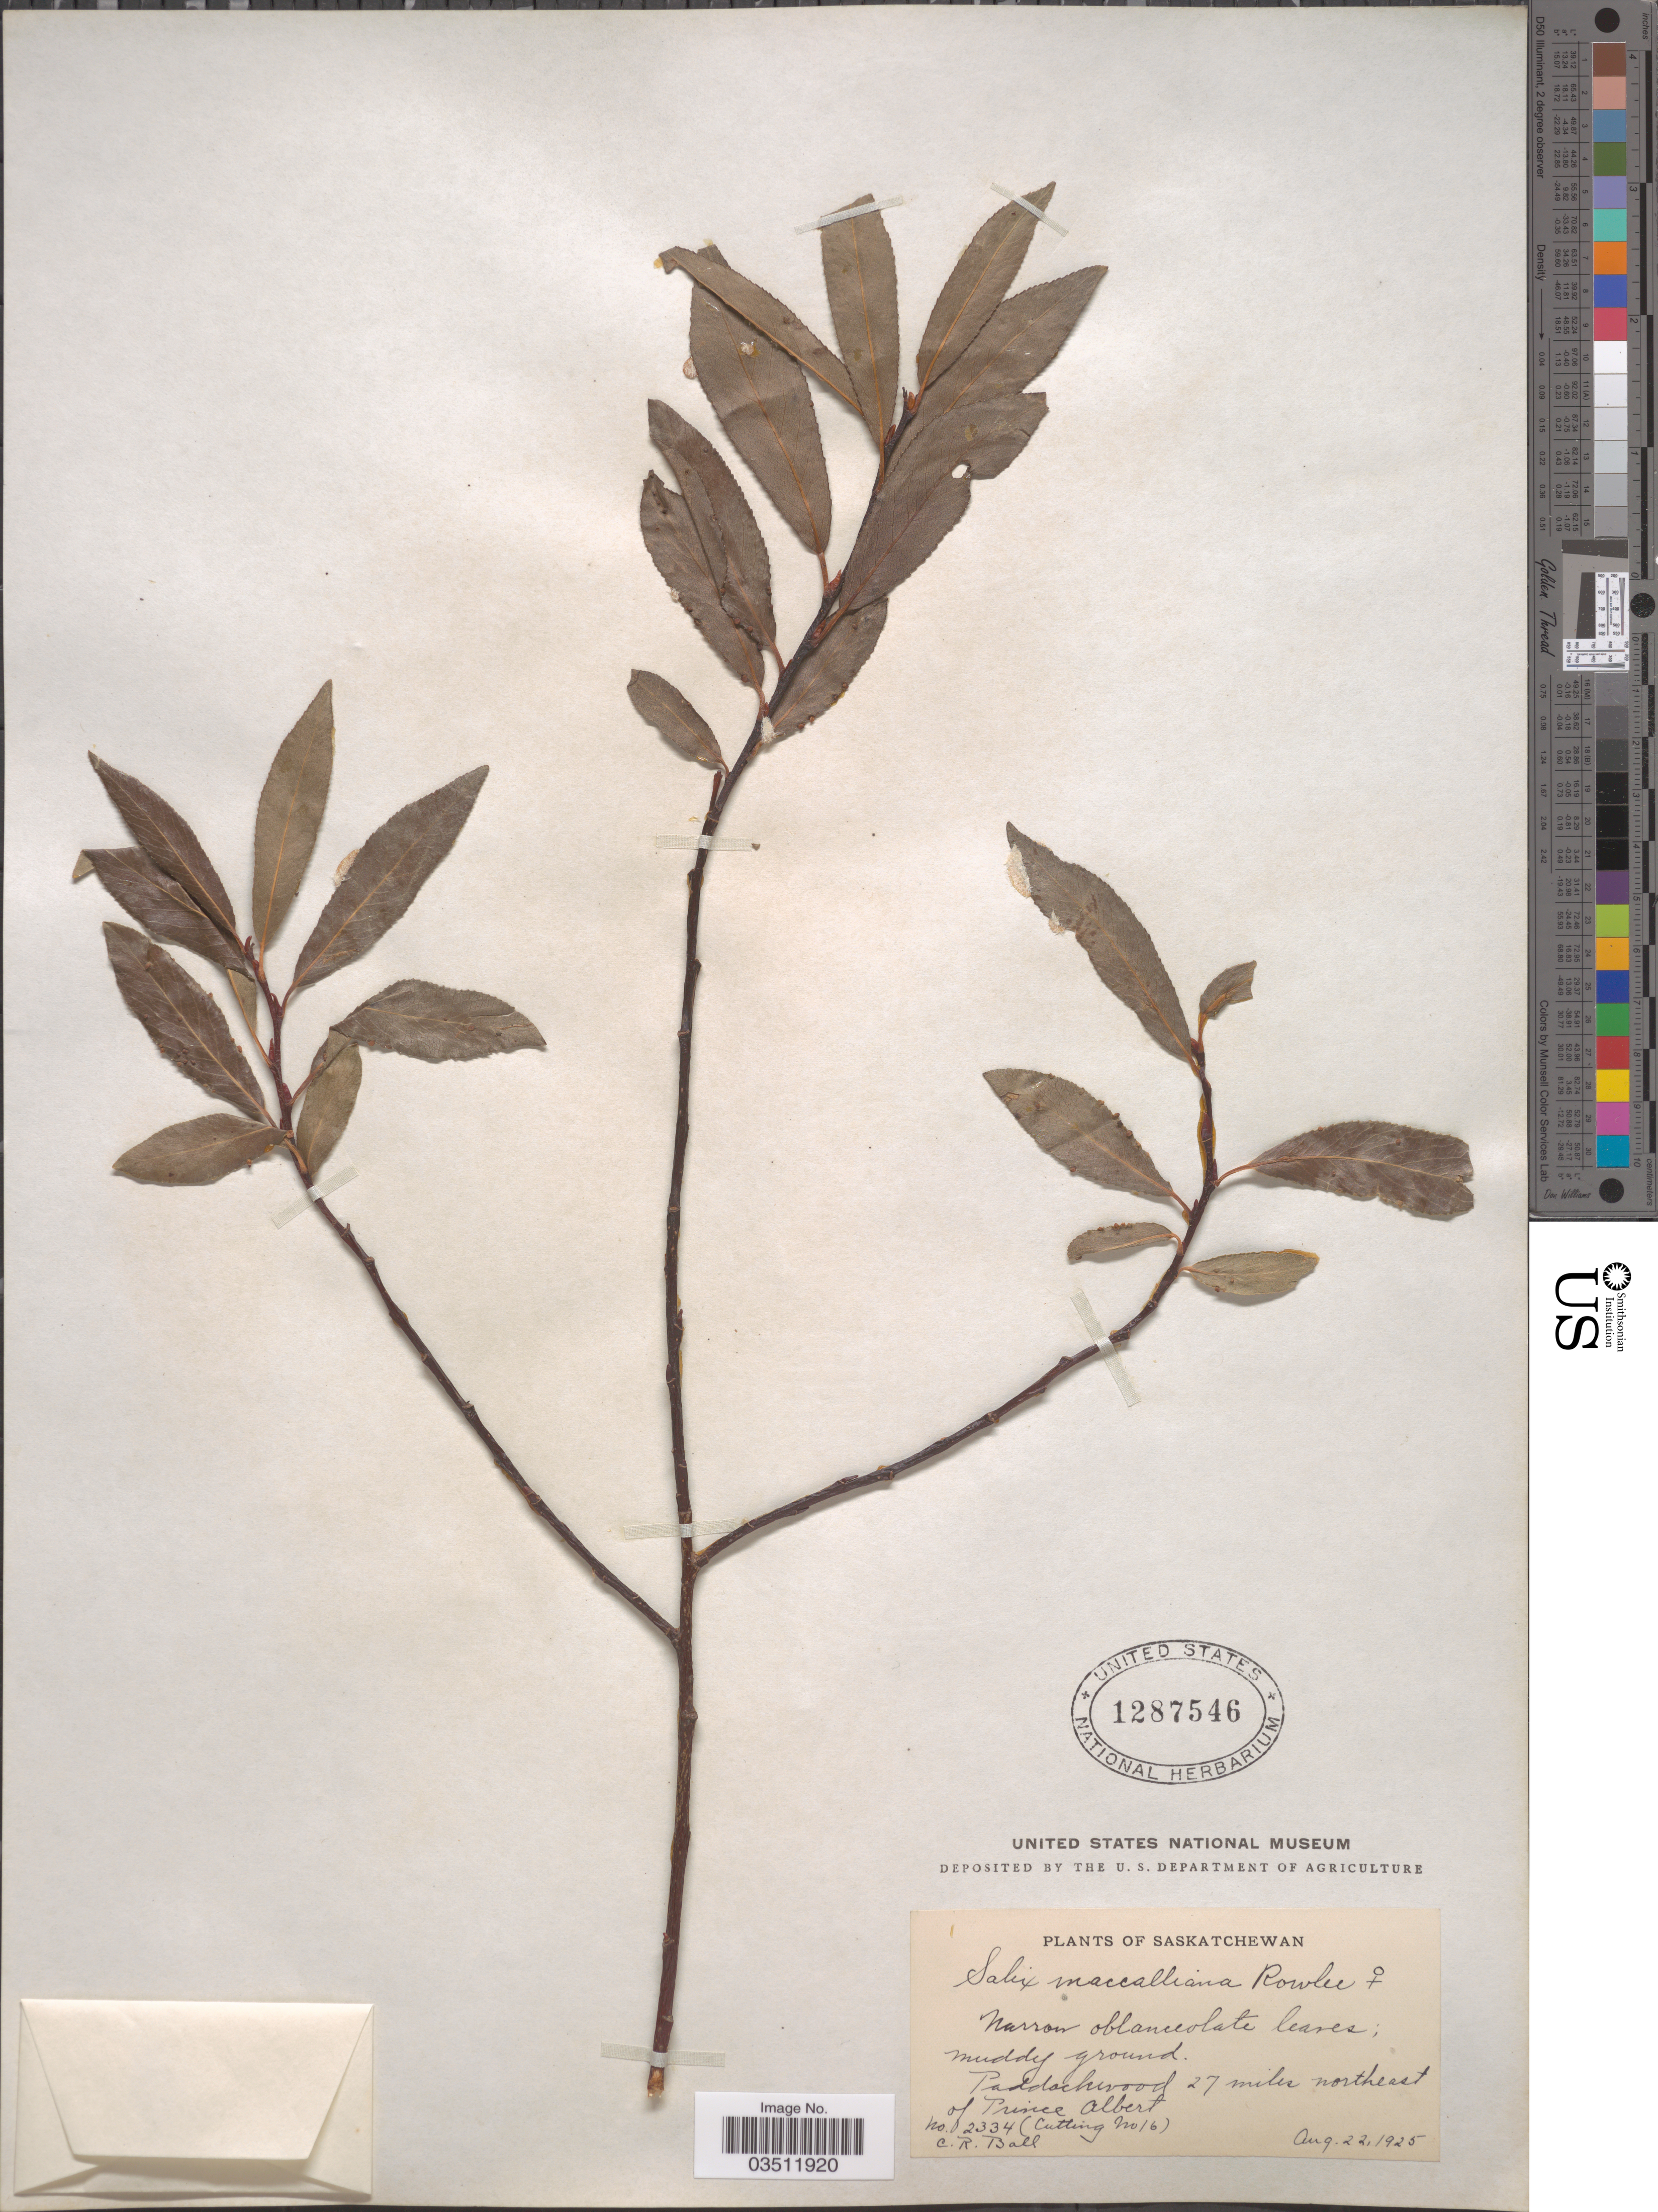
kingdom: Plantae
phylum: Tracheophyta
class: Magnoliopsida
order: Malpighiales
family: Salicaceae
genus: Salix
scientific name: Salix maccalliana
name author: Rowlee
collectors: C. R. Ball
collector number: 2334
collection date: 1925-08-22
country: Canada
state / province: Saskatchewan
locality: Paddockwood 27 miles northeast of Prince Albert.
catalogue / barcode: US 1287546